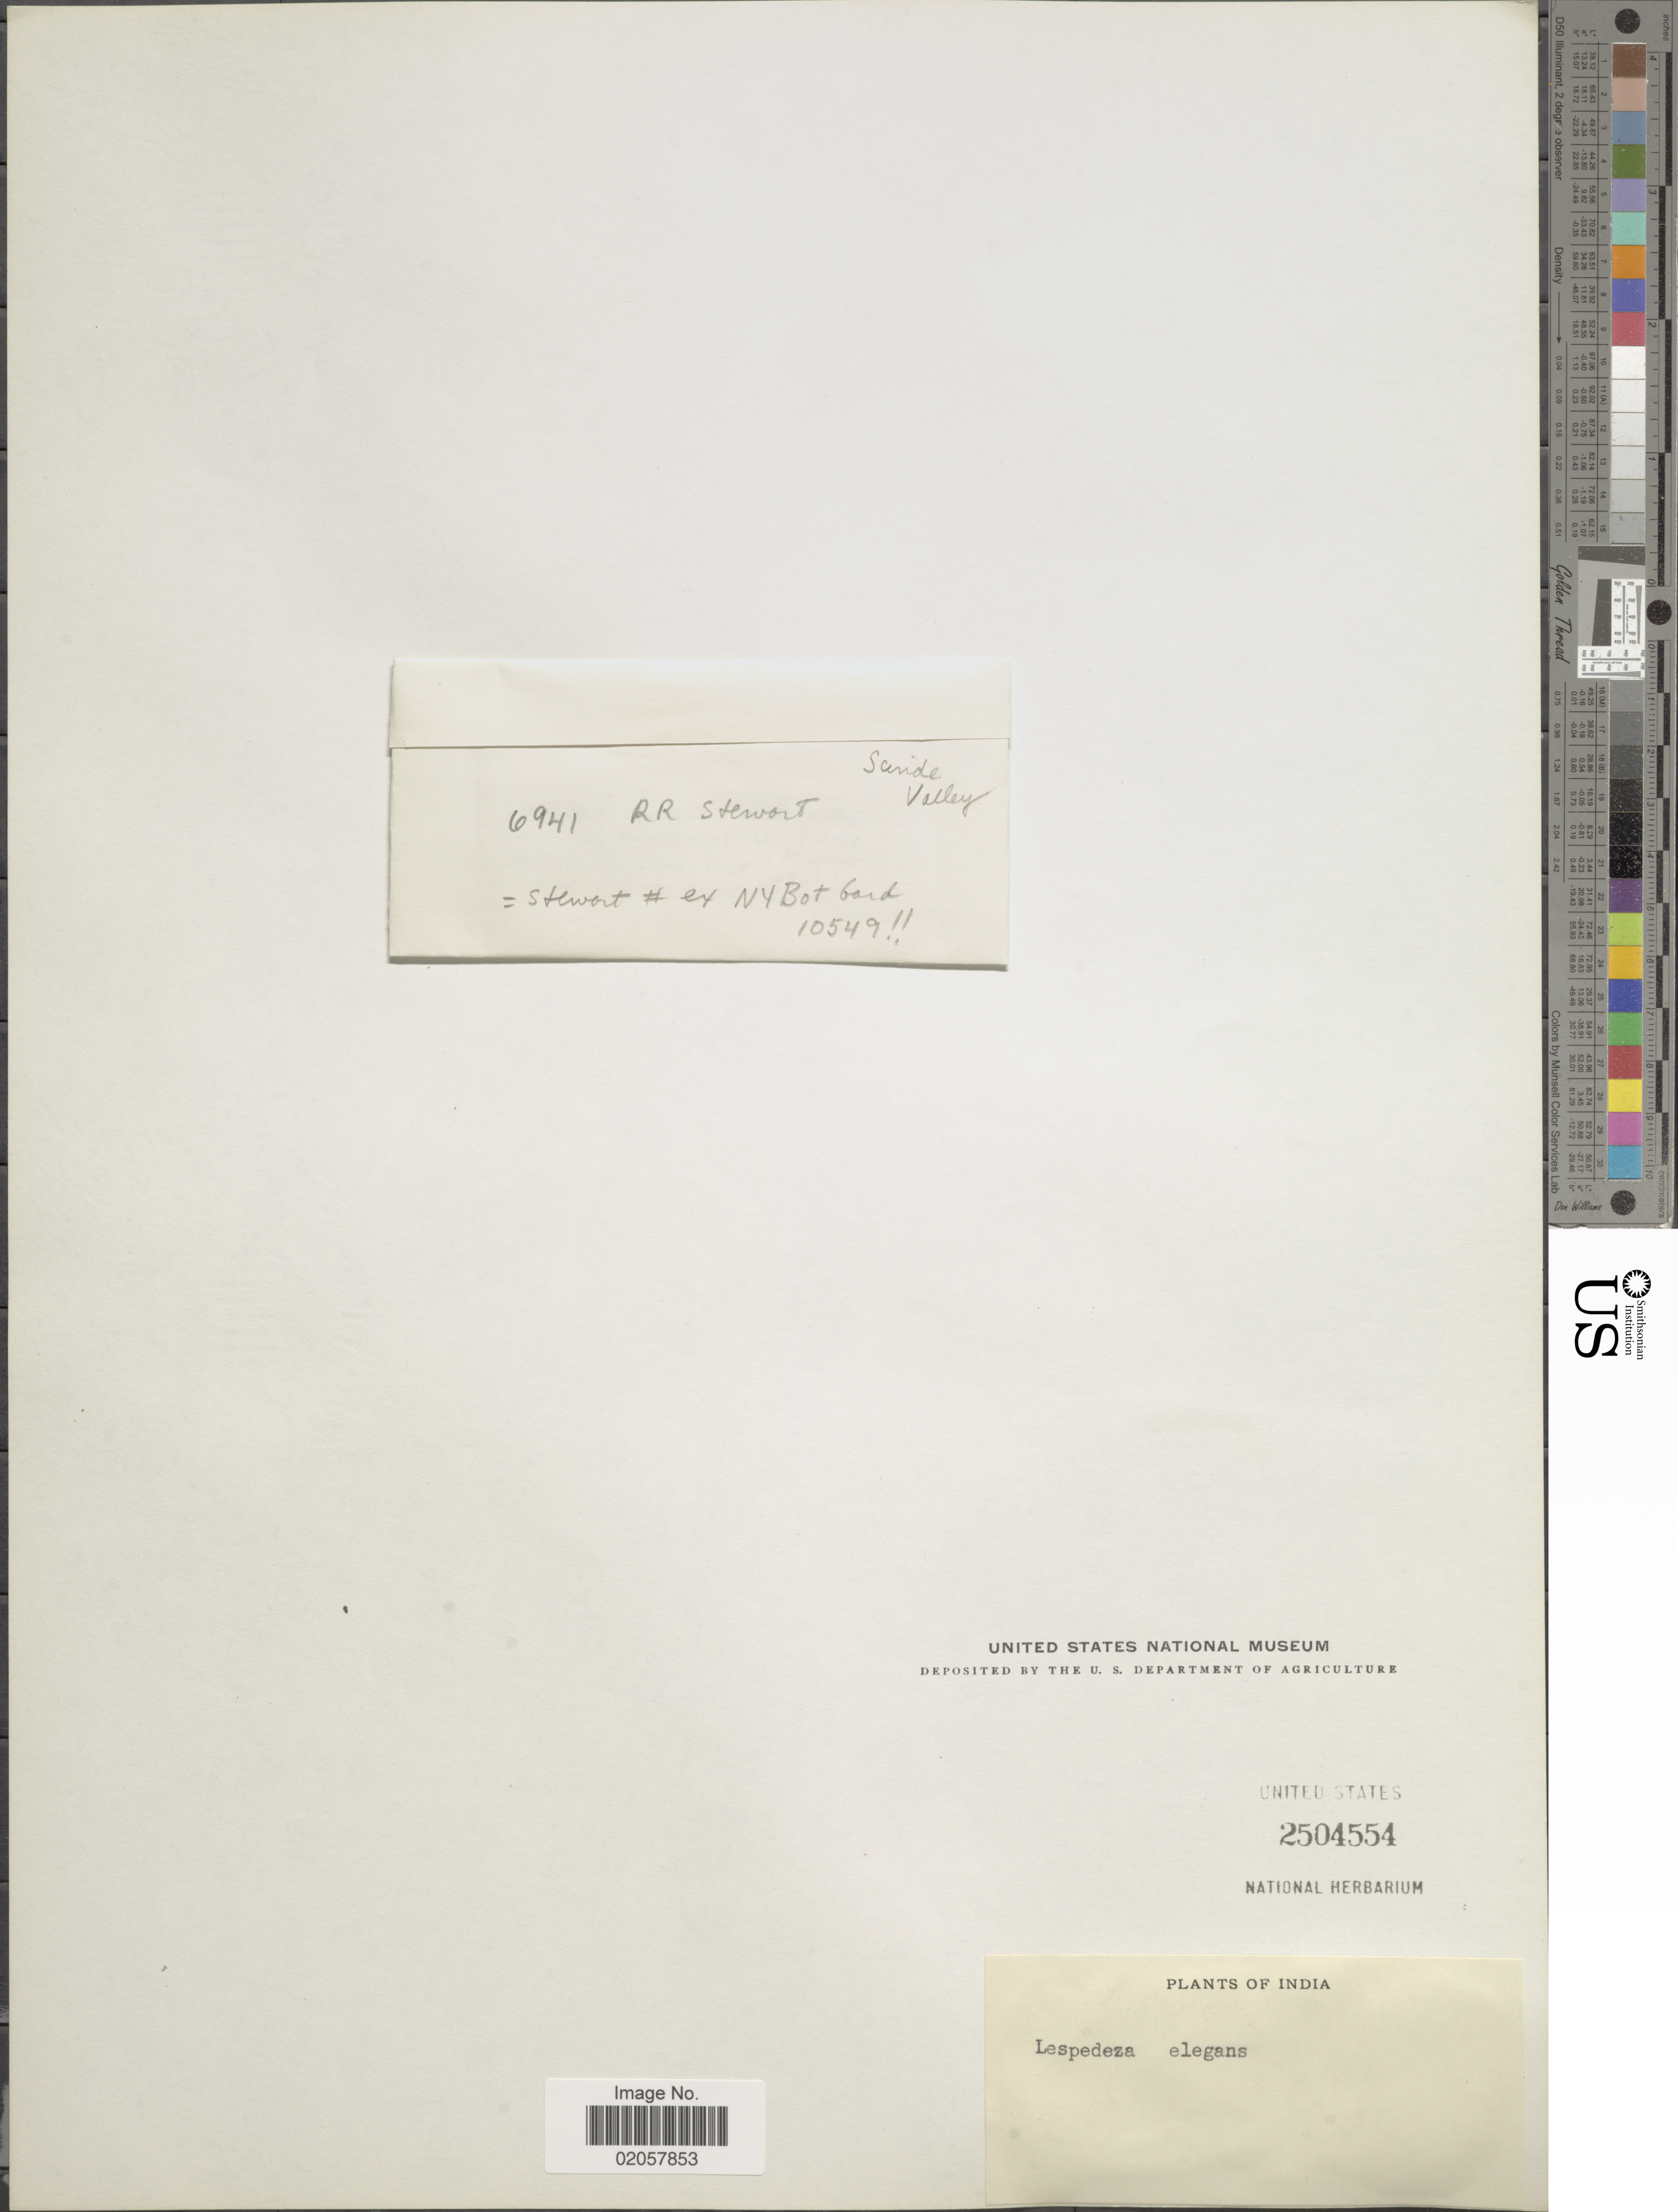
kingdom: Plantae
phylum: Tracheophyta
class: Magnoliopsida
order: Fabales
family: Fabaceae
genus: Lespedeza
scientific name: Lespedeza elegans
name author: Cambess.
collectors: R. R. Stewart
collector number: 6941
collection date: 1949-05-10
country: Pakistan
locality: Scinde Valley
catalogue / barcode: US 2504554